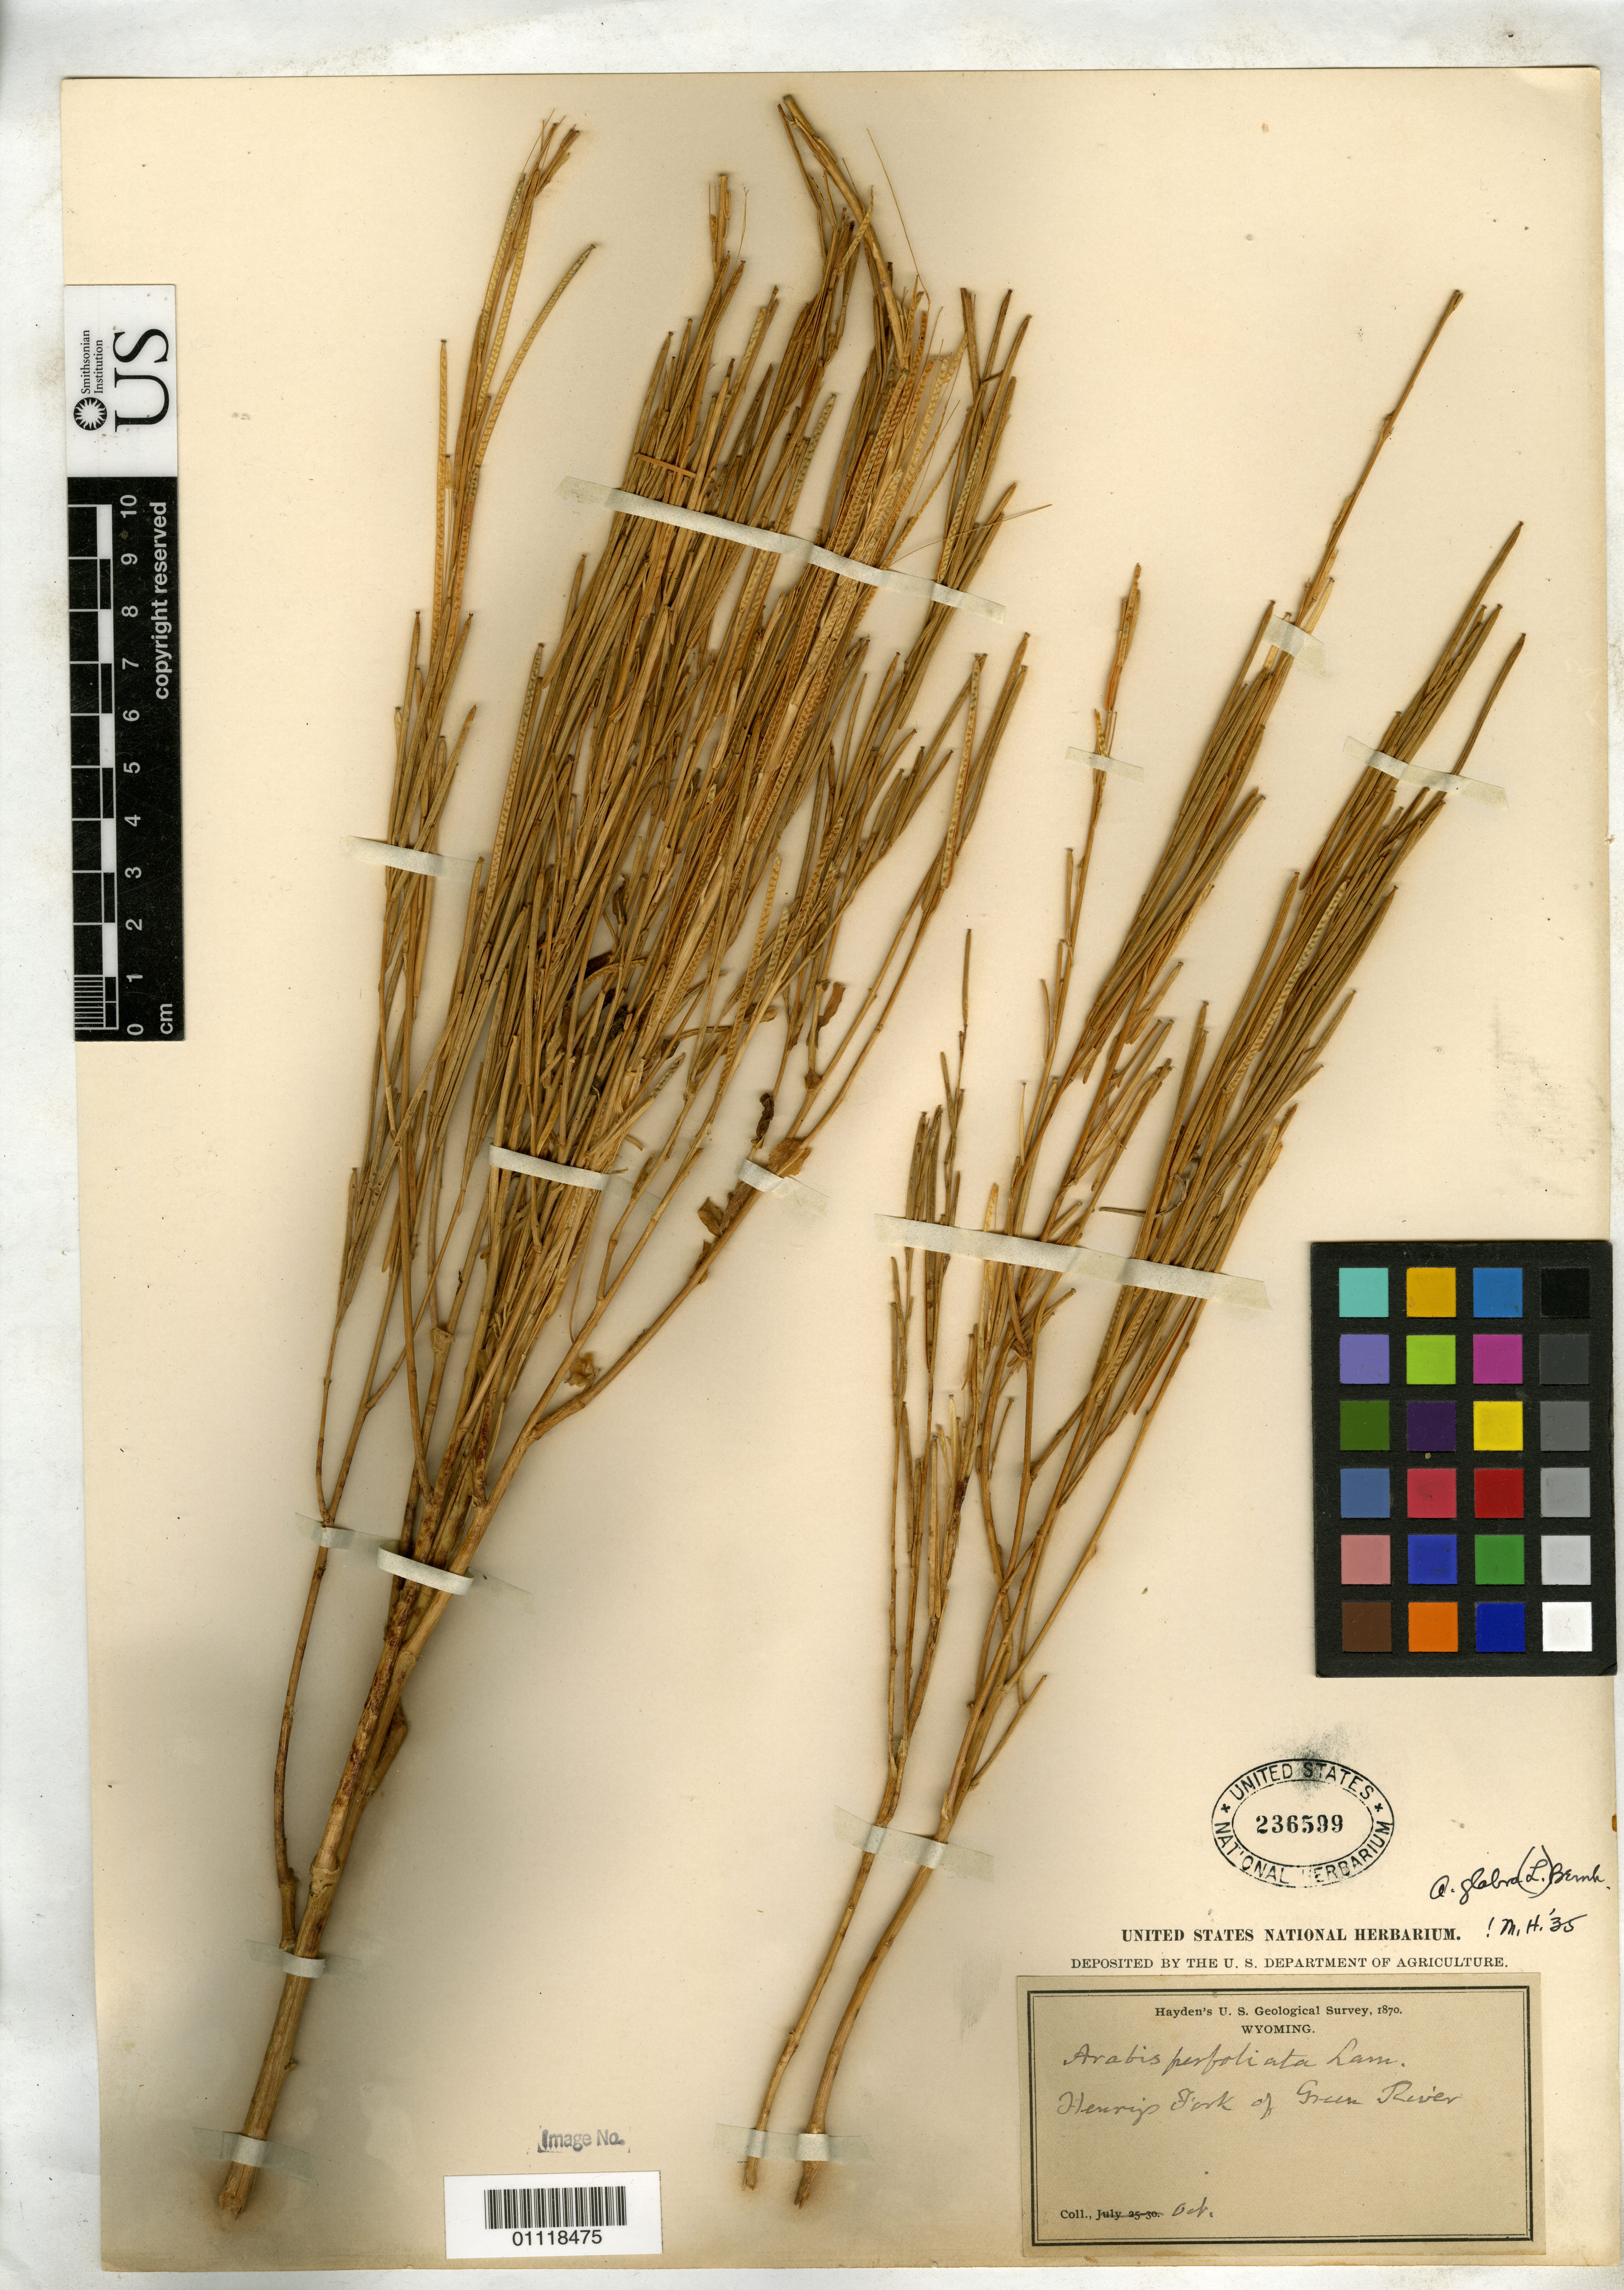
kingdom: Plantae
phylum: Tracheophyta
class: Magnoliopsida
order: Brassicales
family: Brassicaceae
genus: Turritis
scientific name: Turritis glabra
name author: L.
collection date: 1870-10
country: United States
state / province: Wyoming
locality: Henry's Fork of Green River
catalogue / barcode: US 236599